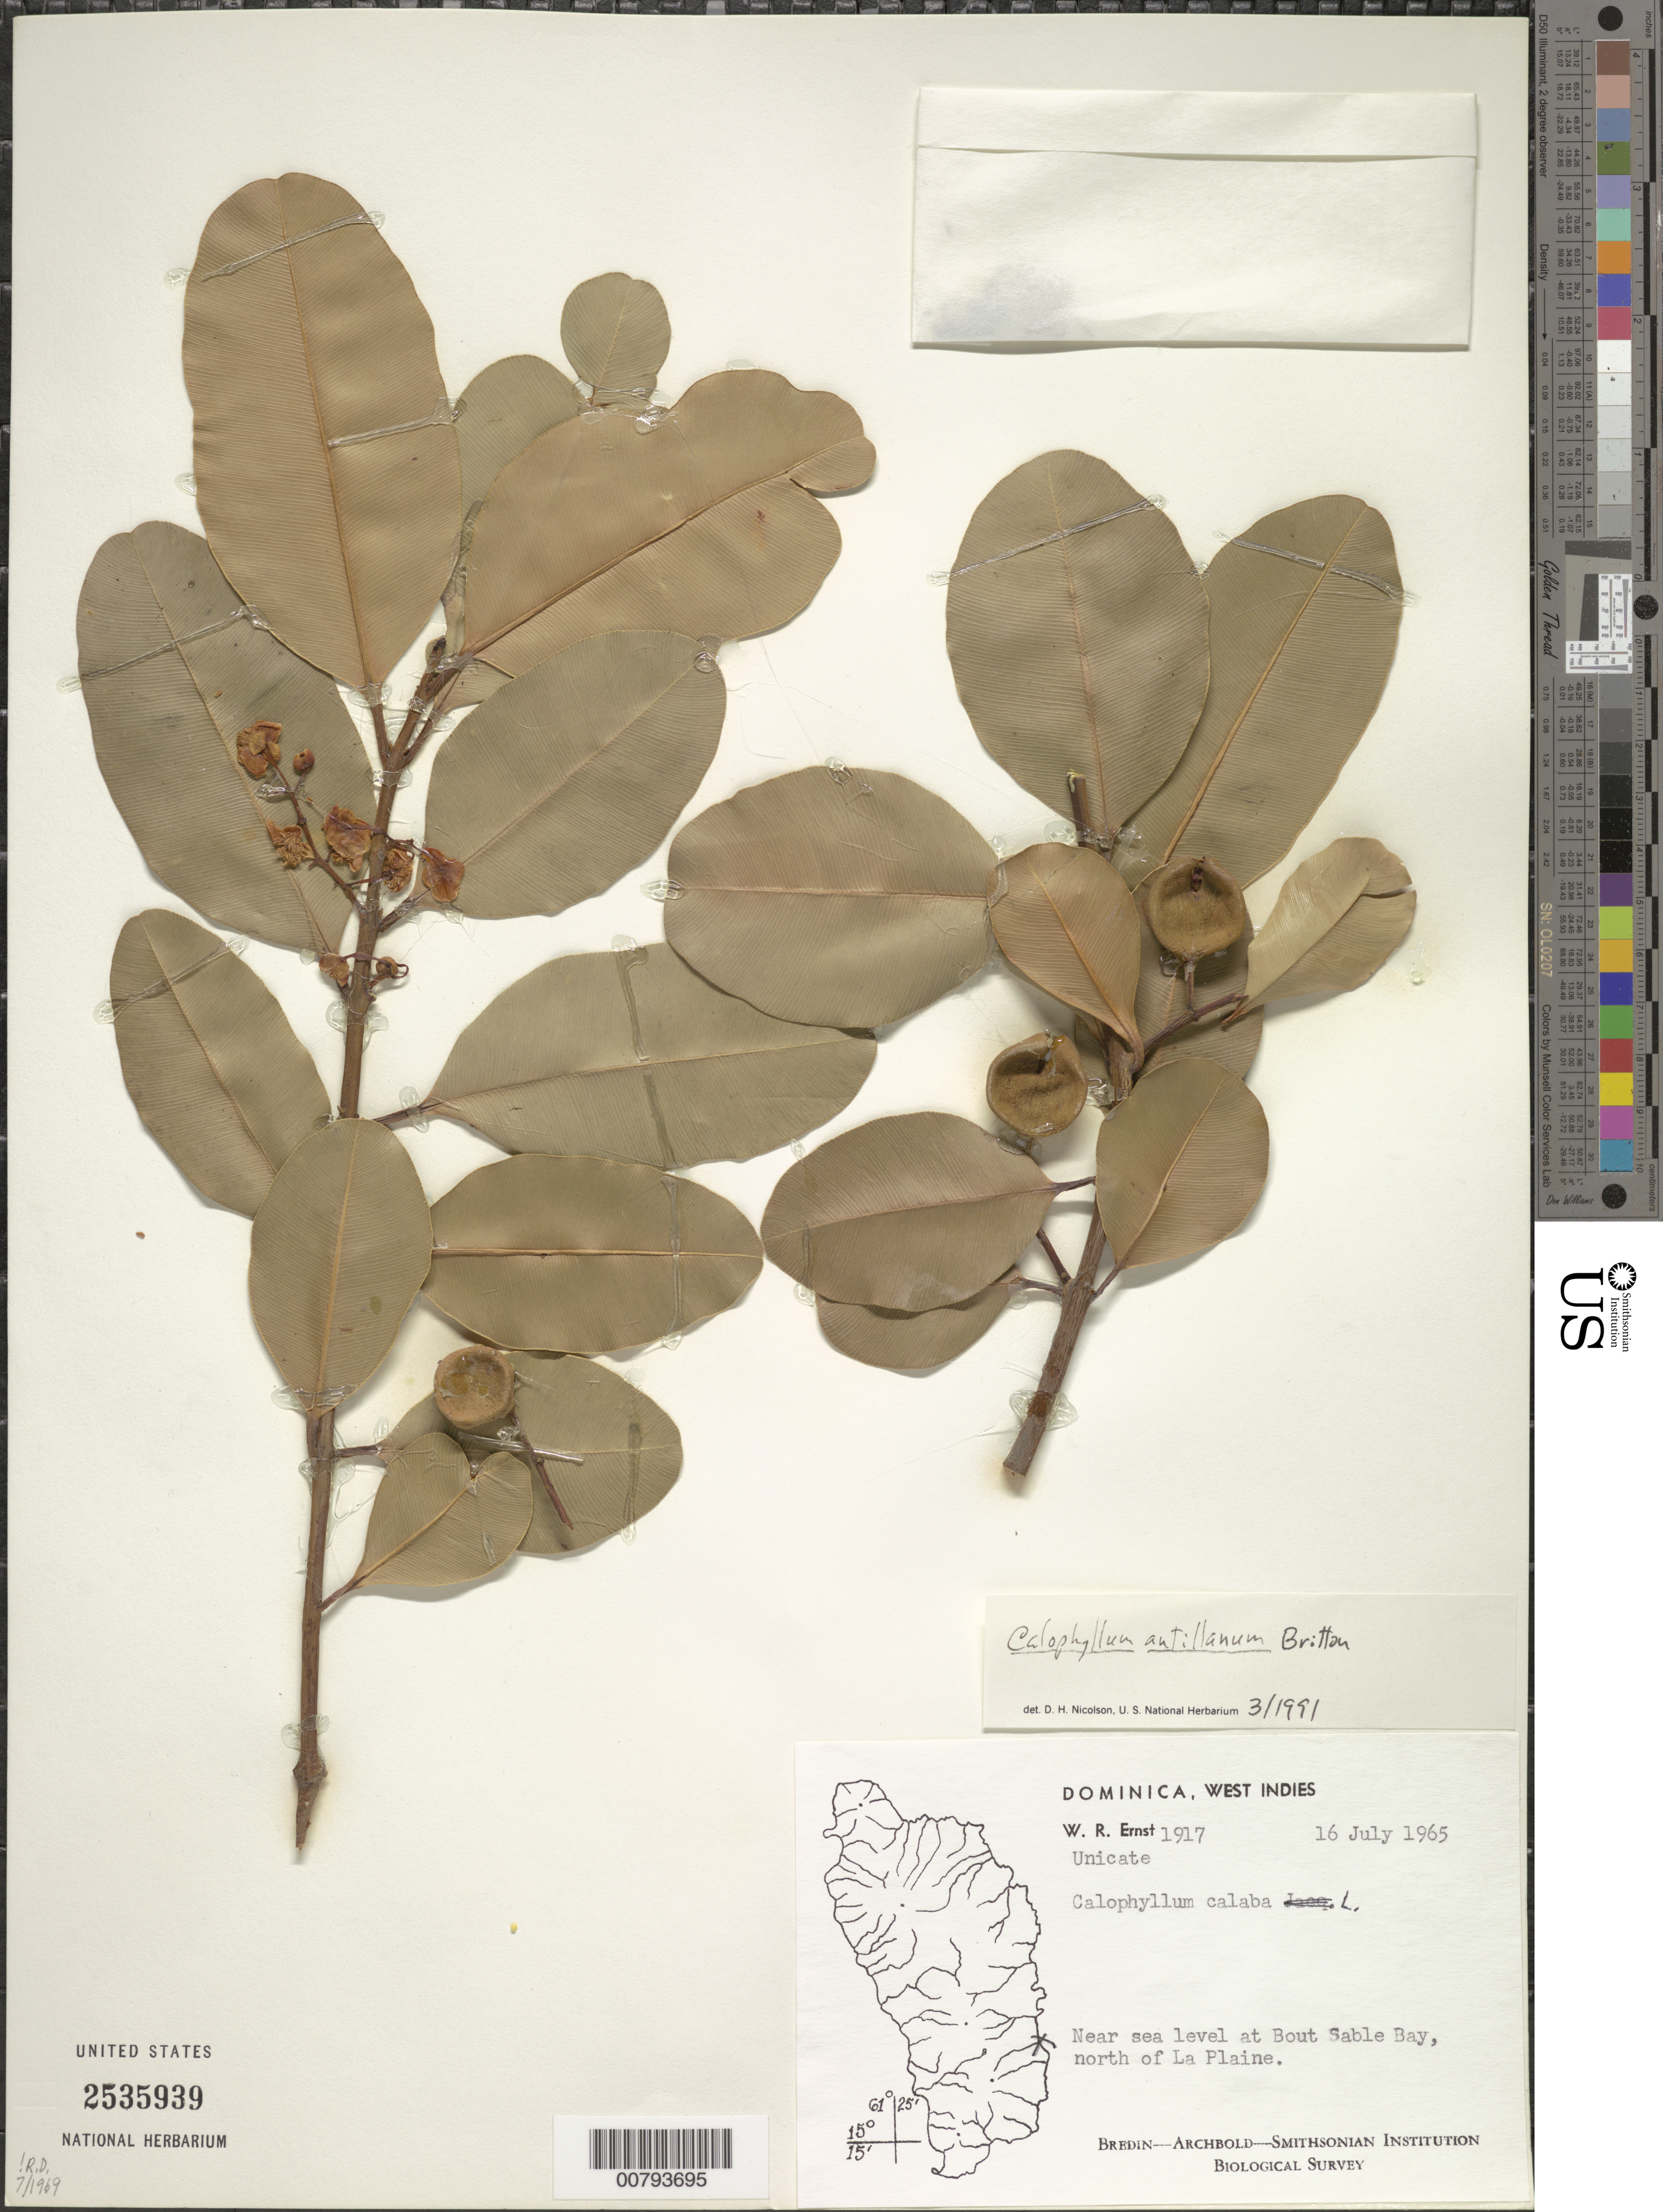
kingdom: Plantae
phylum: Tracheophyta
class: Magnoliopsida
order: Malpighiales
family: Calophyllaceae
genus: Calophyllum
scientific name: Calophyllum calaba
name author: L.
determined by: Nicolson, Dan H.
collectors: W. R. Ernst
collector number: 1917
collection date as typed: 16 Jul 1965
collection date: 1965-07-16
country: Dominica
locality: Near sea level at Bout Sable Bay, north of La Plaine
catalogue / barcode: US 2535939